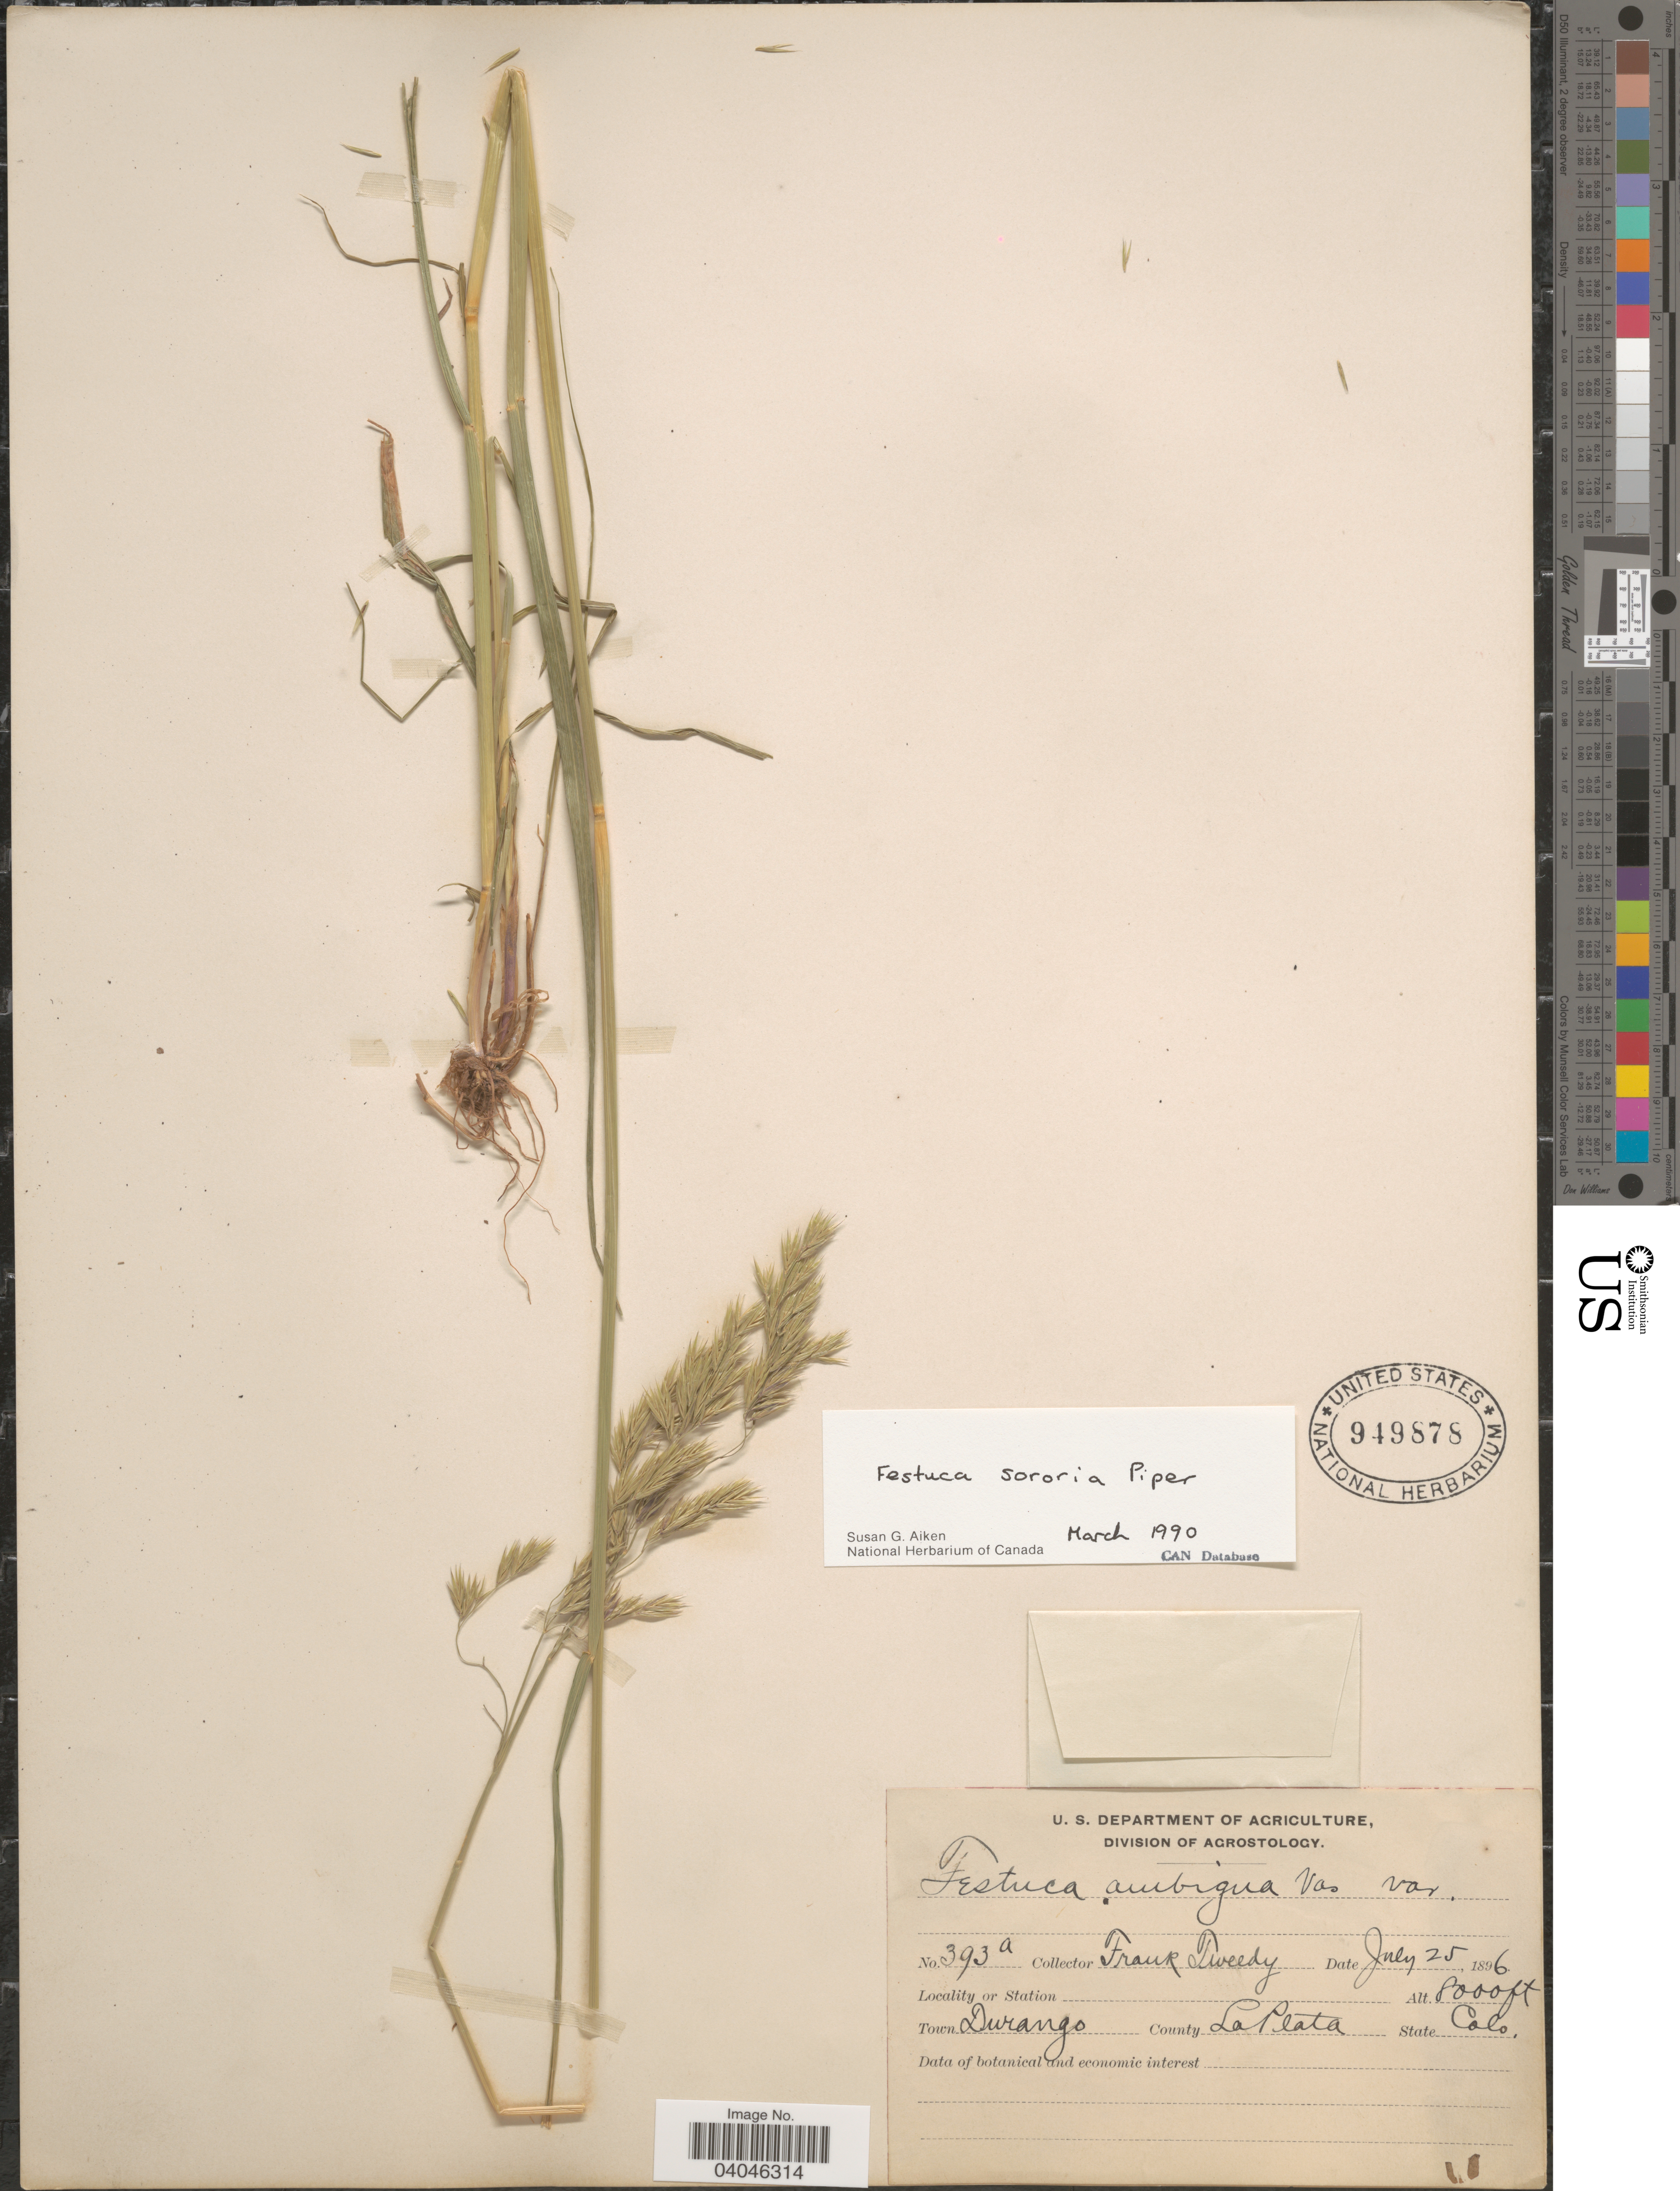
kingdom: Plantae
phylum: Tracheophyta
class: Liliopsida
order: Poales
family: Poaceae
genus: Festuca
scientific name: Festuca sororia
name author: Piper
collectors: F. Tweedy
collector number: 393a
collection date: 1896-07-25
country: United States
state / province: Colorado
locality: Town Durango. County La Plata.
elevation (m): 2438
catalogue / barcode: US 949878